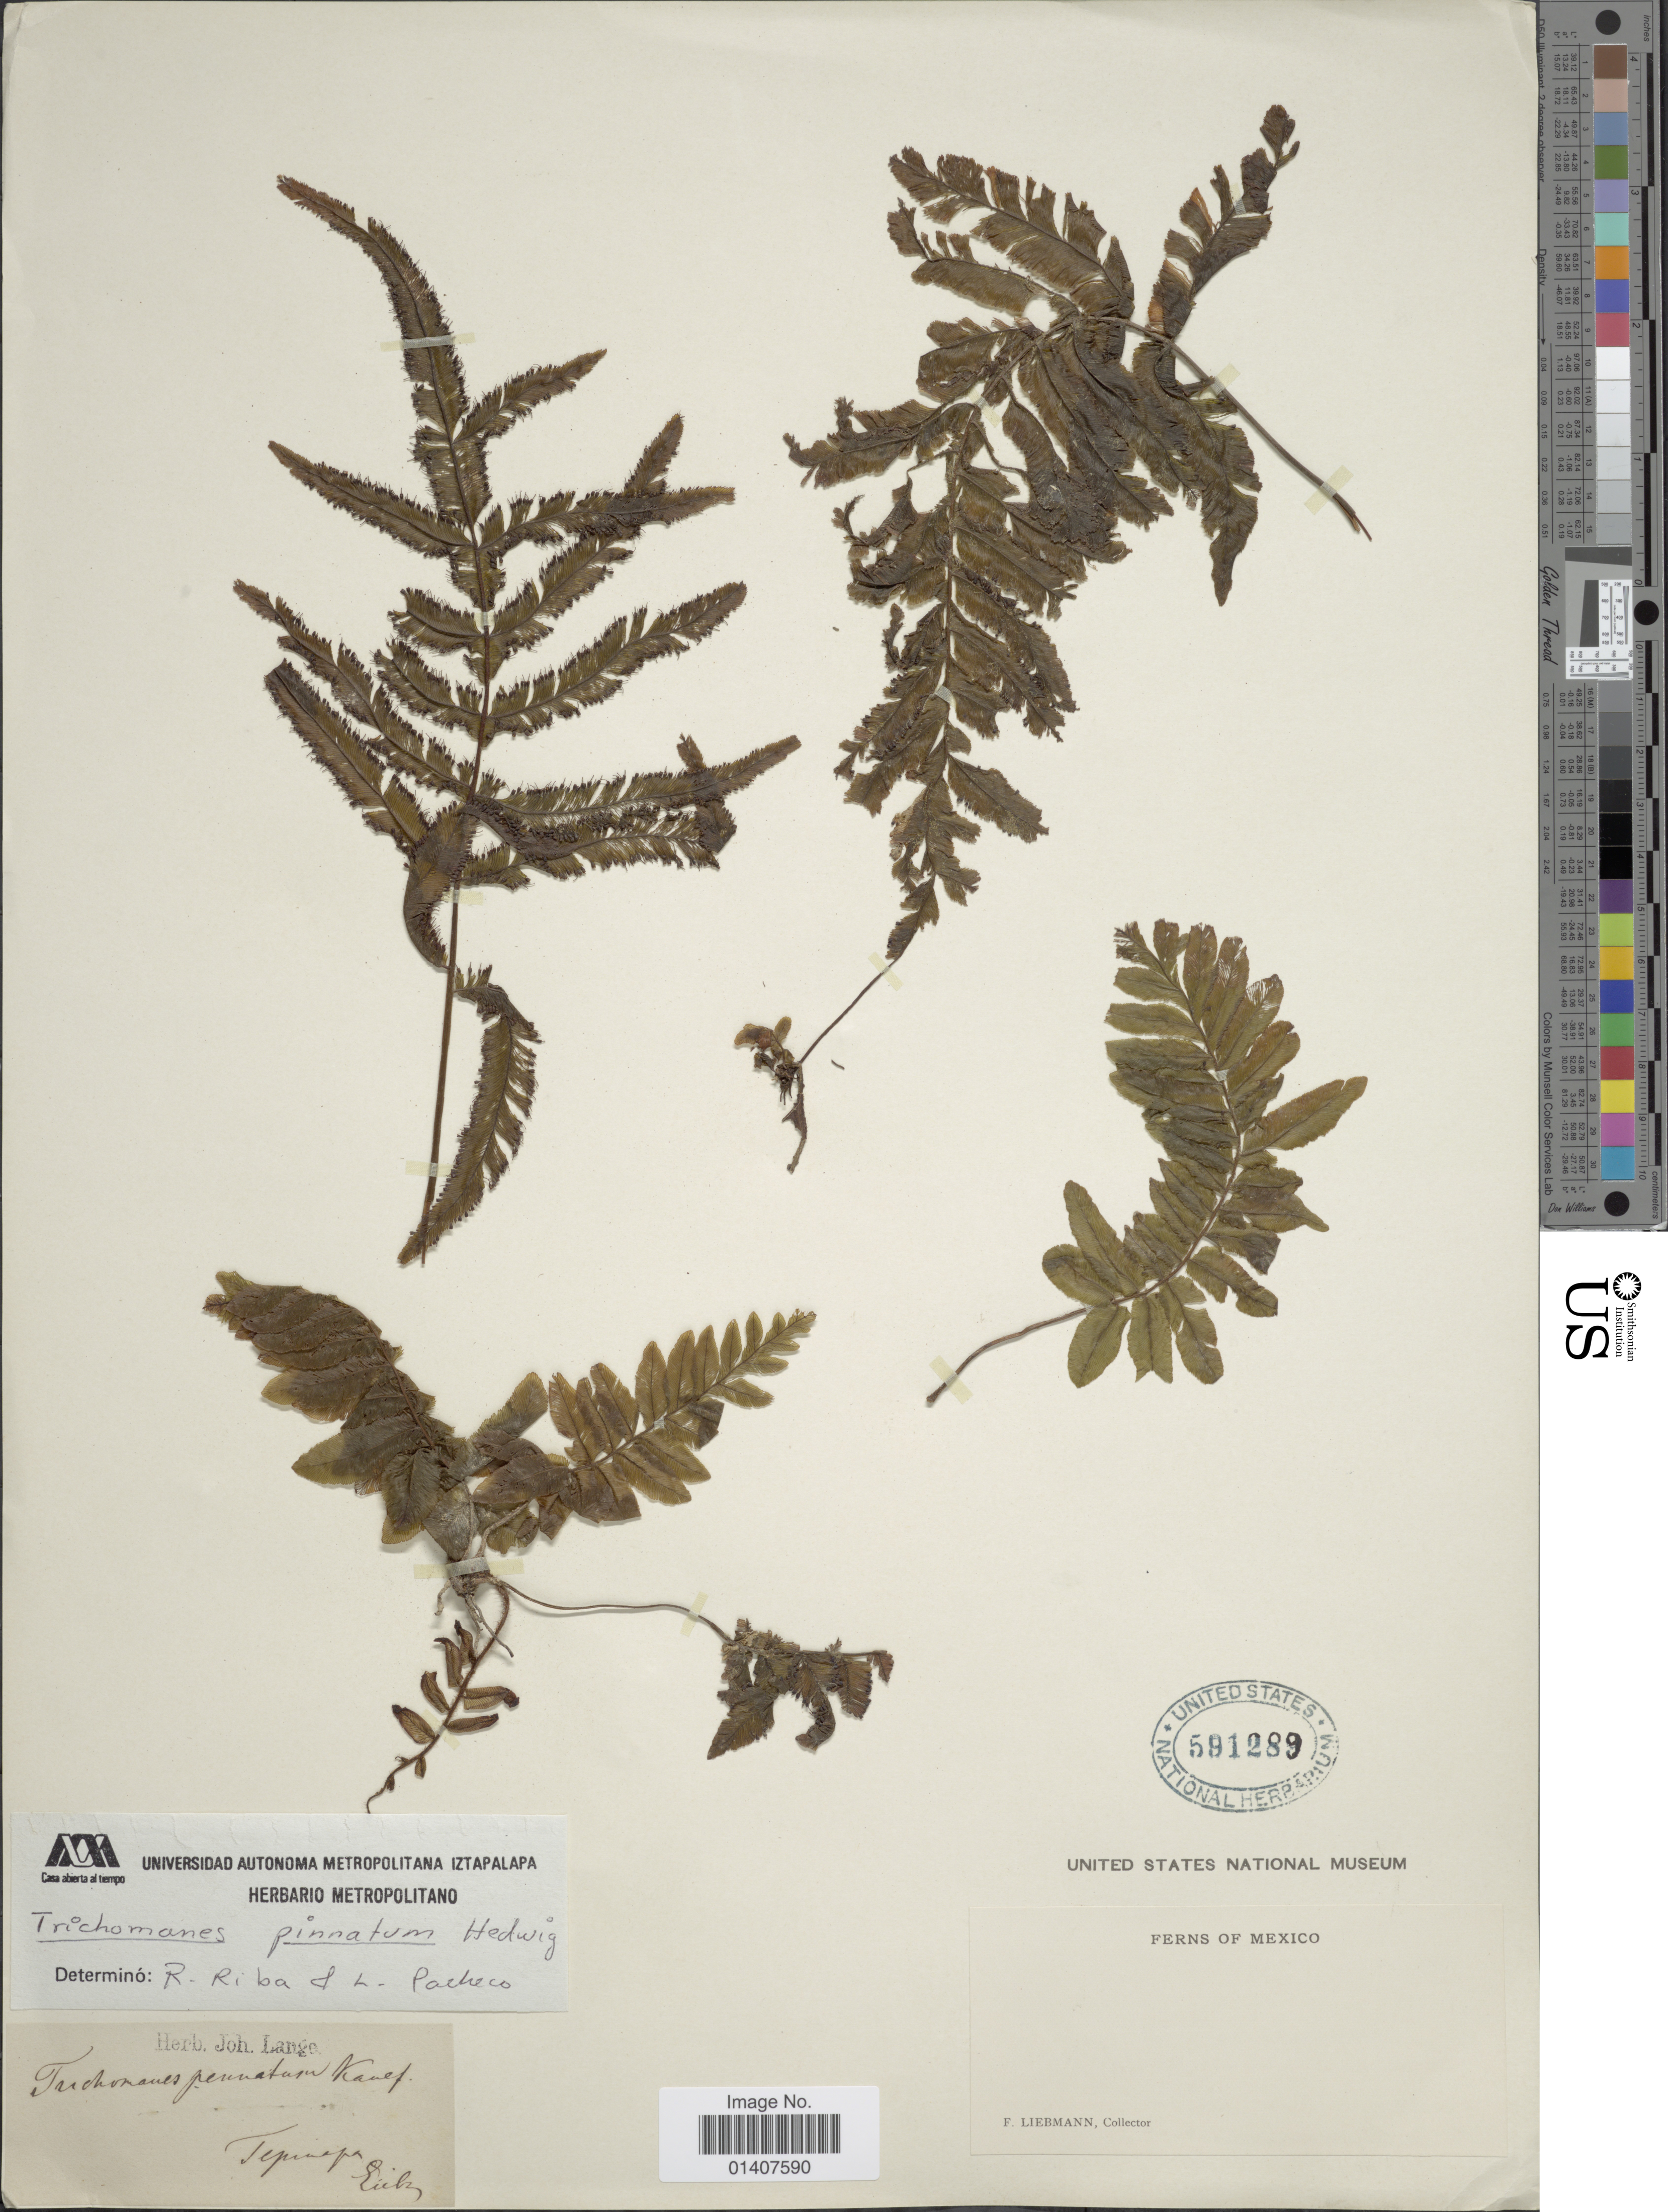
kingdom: Plantae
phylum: Tracheophyta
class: Polypodiopsida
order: Hymenophyllales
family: Hymenophyllaceae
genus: Trichomanes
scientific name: Trichomanes pinnatum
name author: Hedw.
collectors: F. Liebmann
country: Mexico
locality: Tepinapa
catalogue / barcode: US 591289